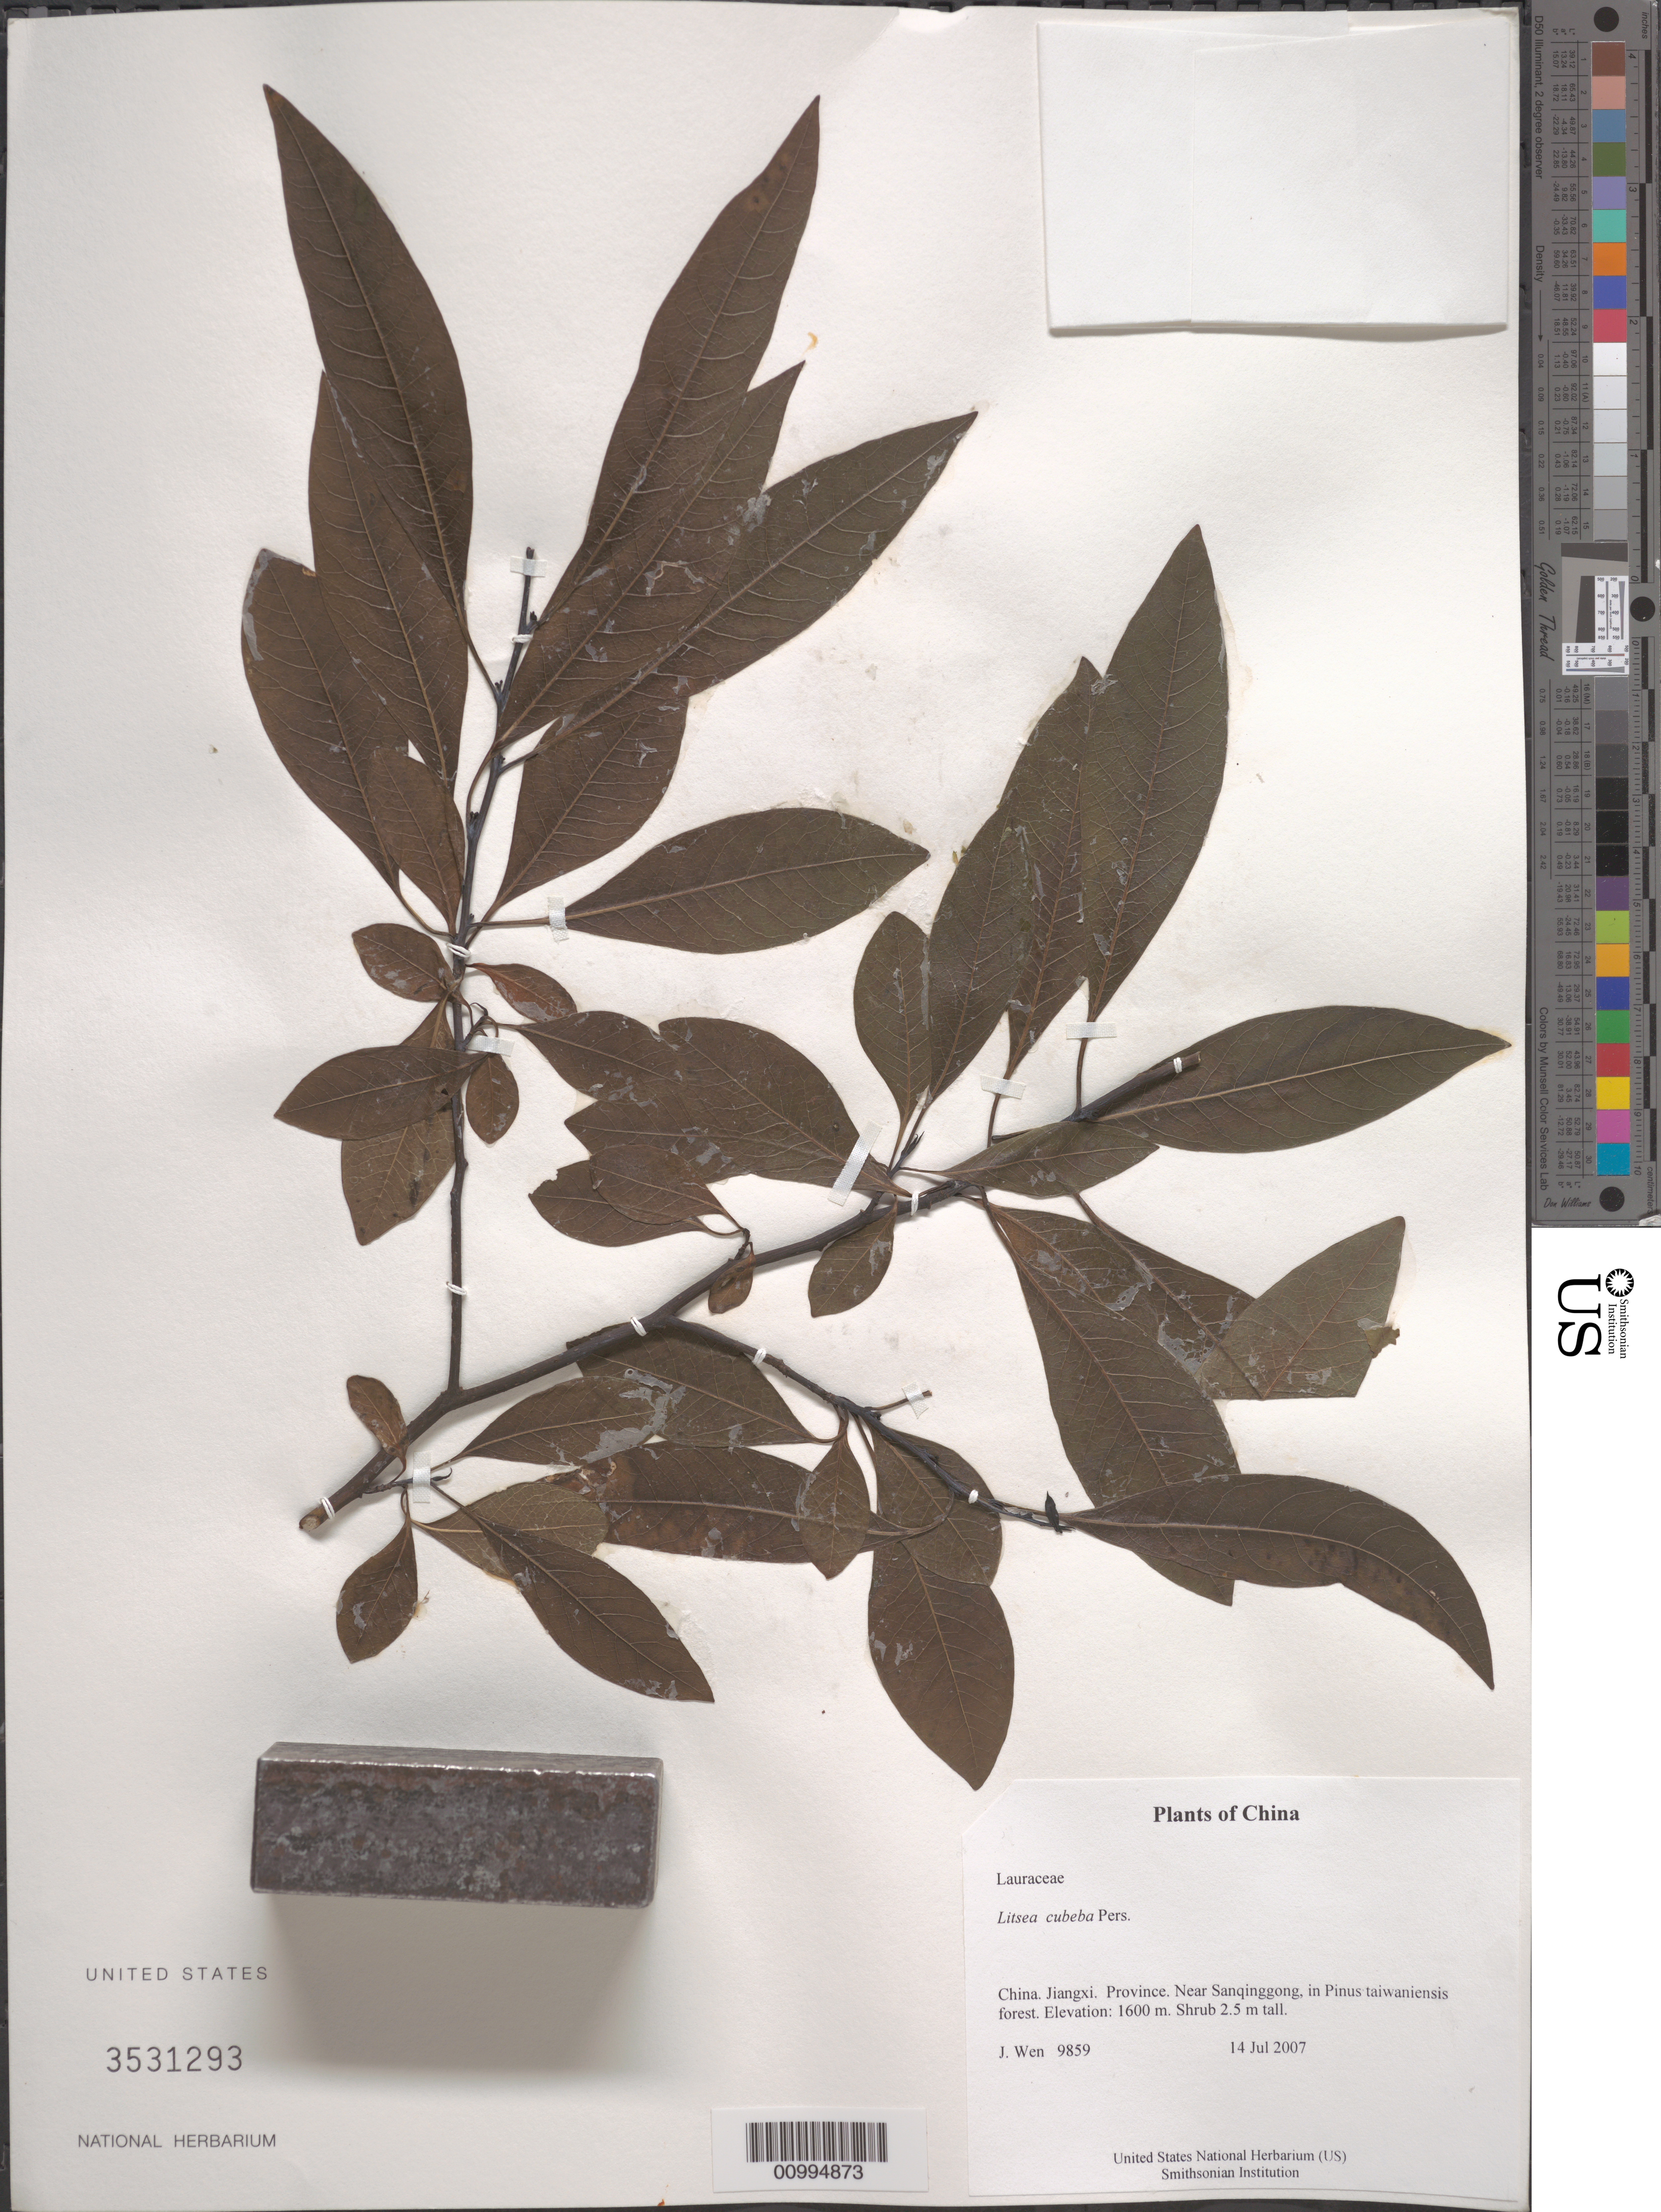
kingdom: Plantae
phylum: Tracheophyta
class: Magnoliopsida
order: Laurales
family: Lauraceae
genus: Litsea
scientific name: Litsea cubeba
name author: (Lour.) Pers.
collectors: J. Wen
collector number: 9859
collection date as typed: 14 Jul 2007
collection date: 2007-07-14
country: China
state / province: Jiangxi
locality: Near Sanqinggong, in Pinus taiwaniensis forest.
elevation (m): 1600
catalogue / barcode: US 3531293